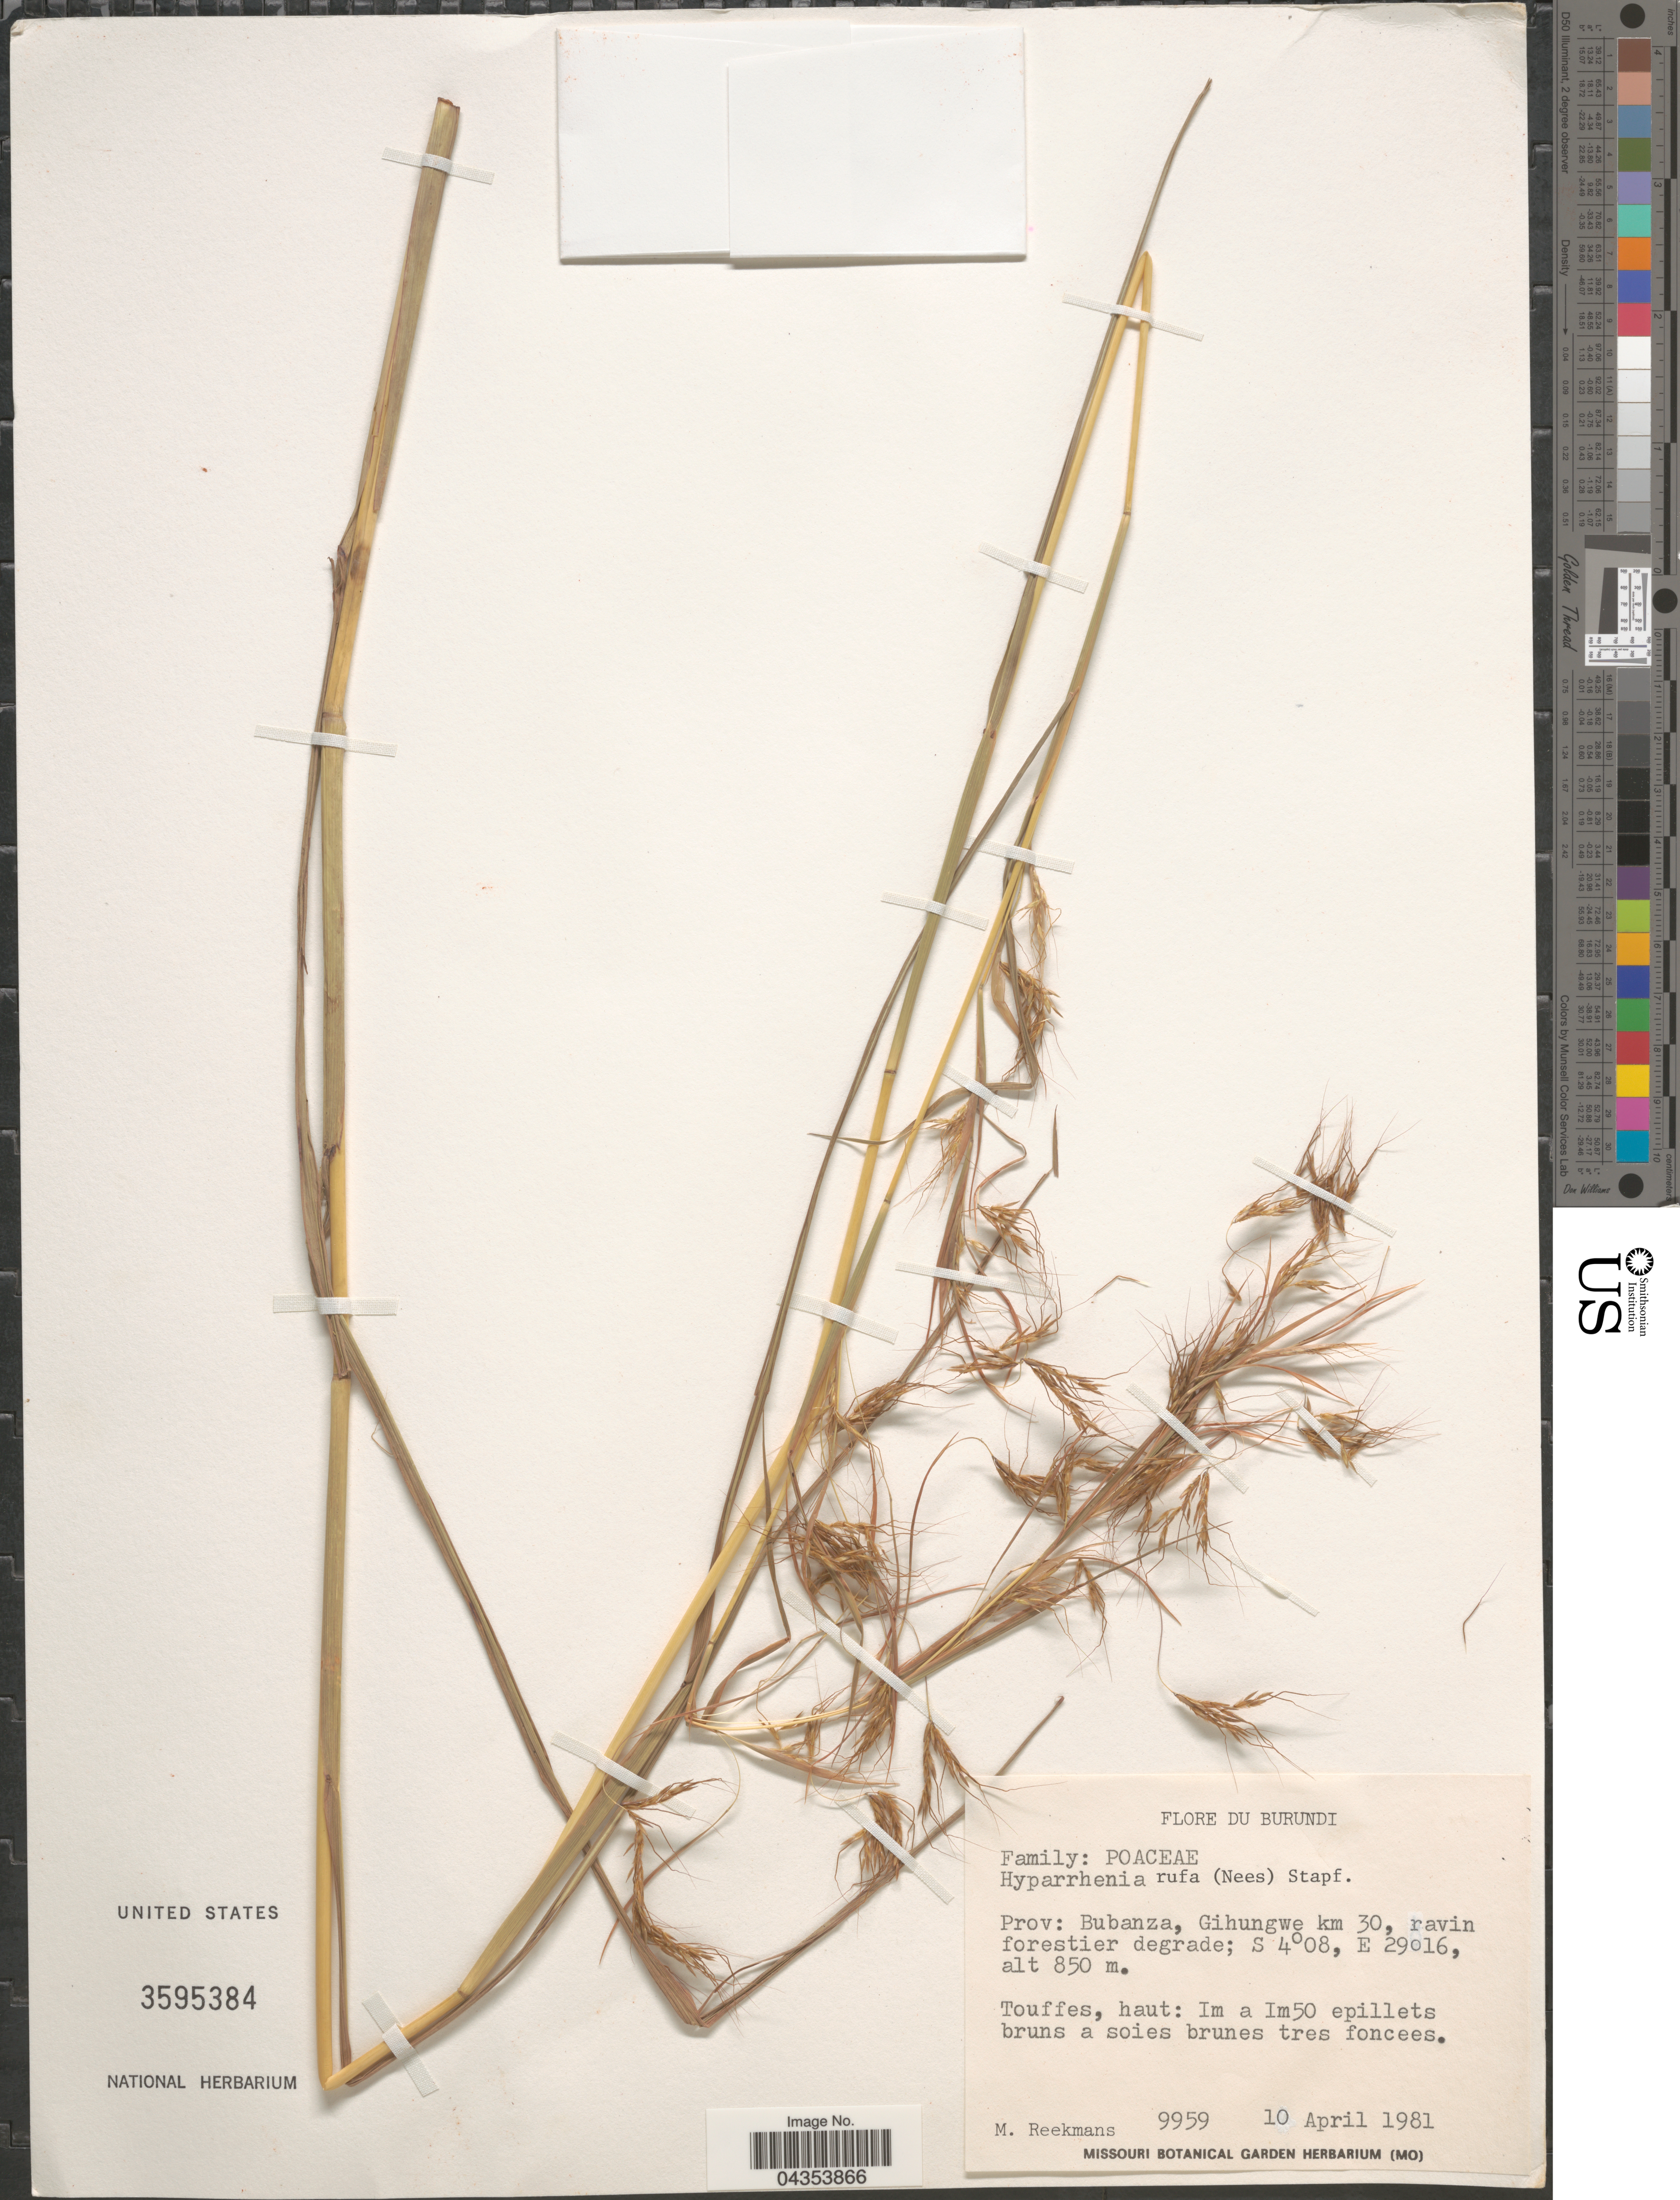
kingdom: Plantae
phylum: Tracheophyta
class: Liliopsida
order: Poales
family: Poaceae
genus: Hyparrhenia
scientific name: Hyparrhenia rufa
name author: (Nees) Stapf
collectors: M. Reekmans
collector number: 9959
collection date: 1981-04-10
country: Burundi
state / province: Bubanza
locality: Gihungwe km 30, ravin forestier degrade.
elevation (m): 850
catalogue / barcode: US 3595384